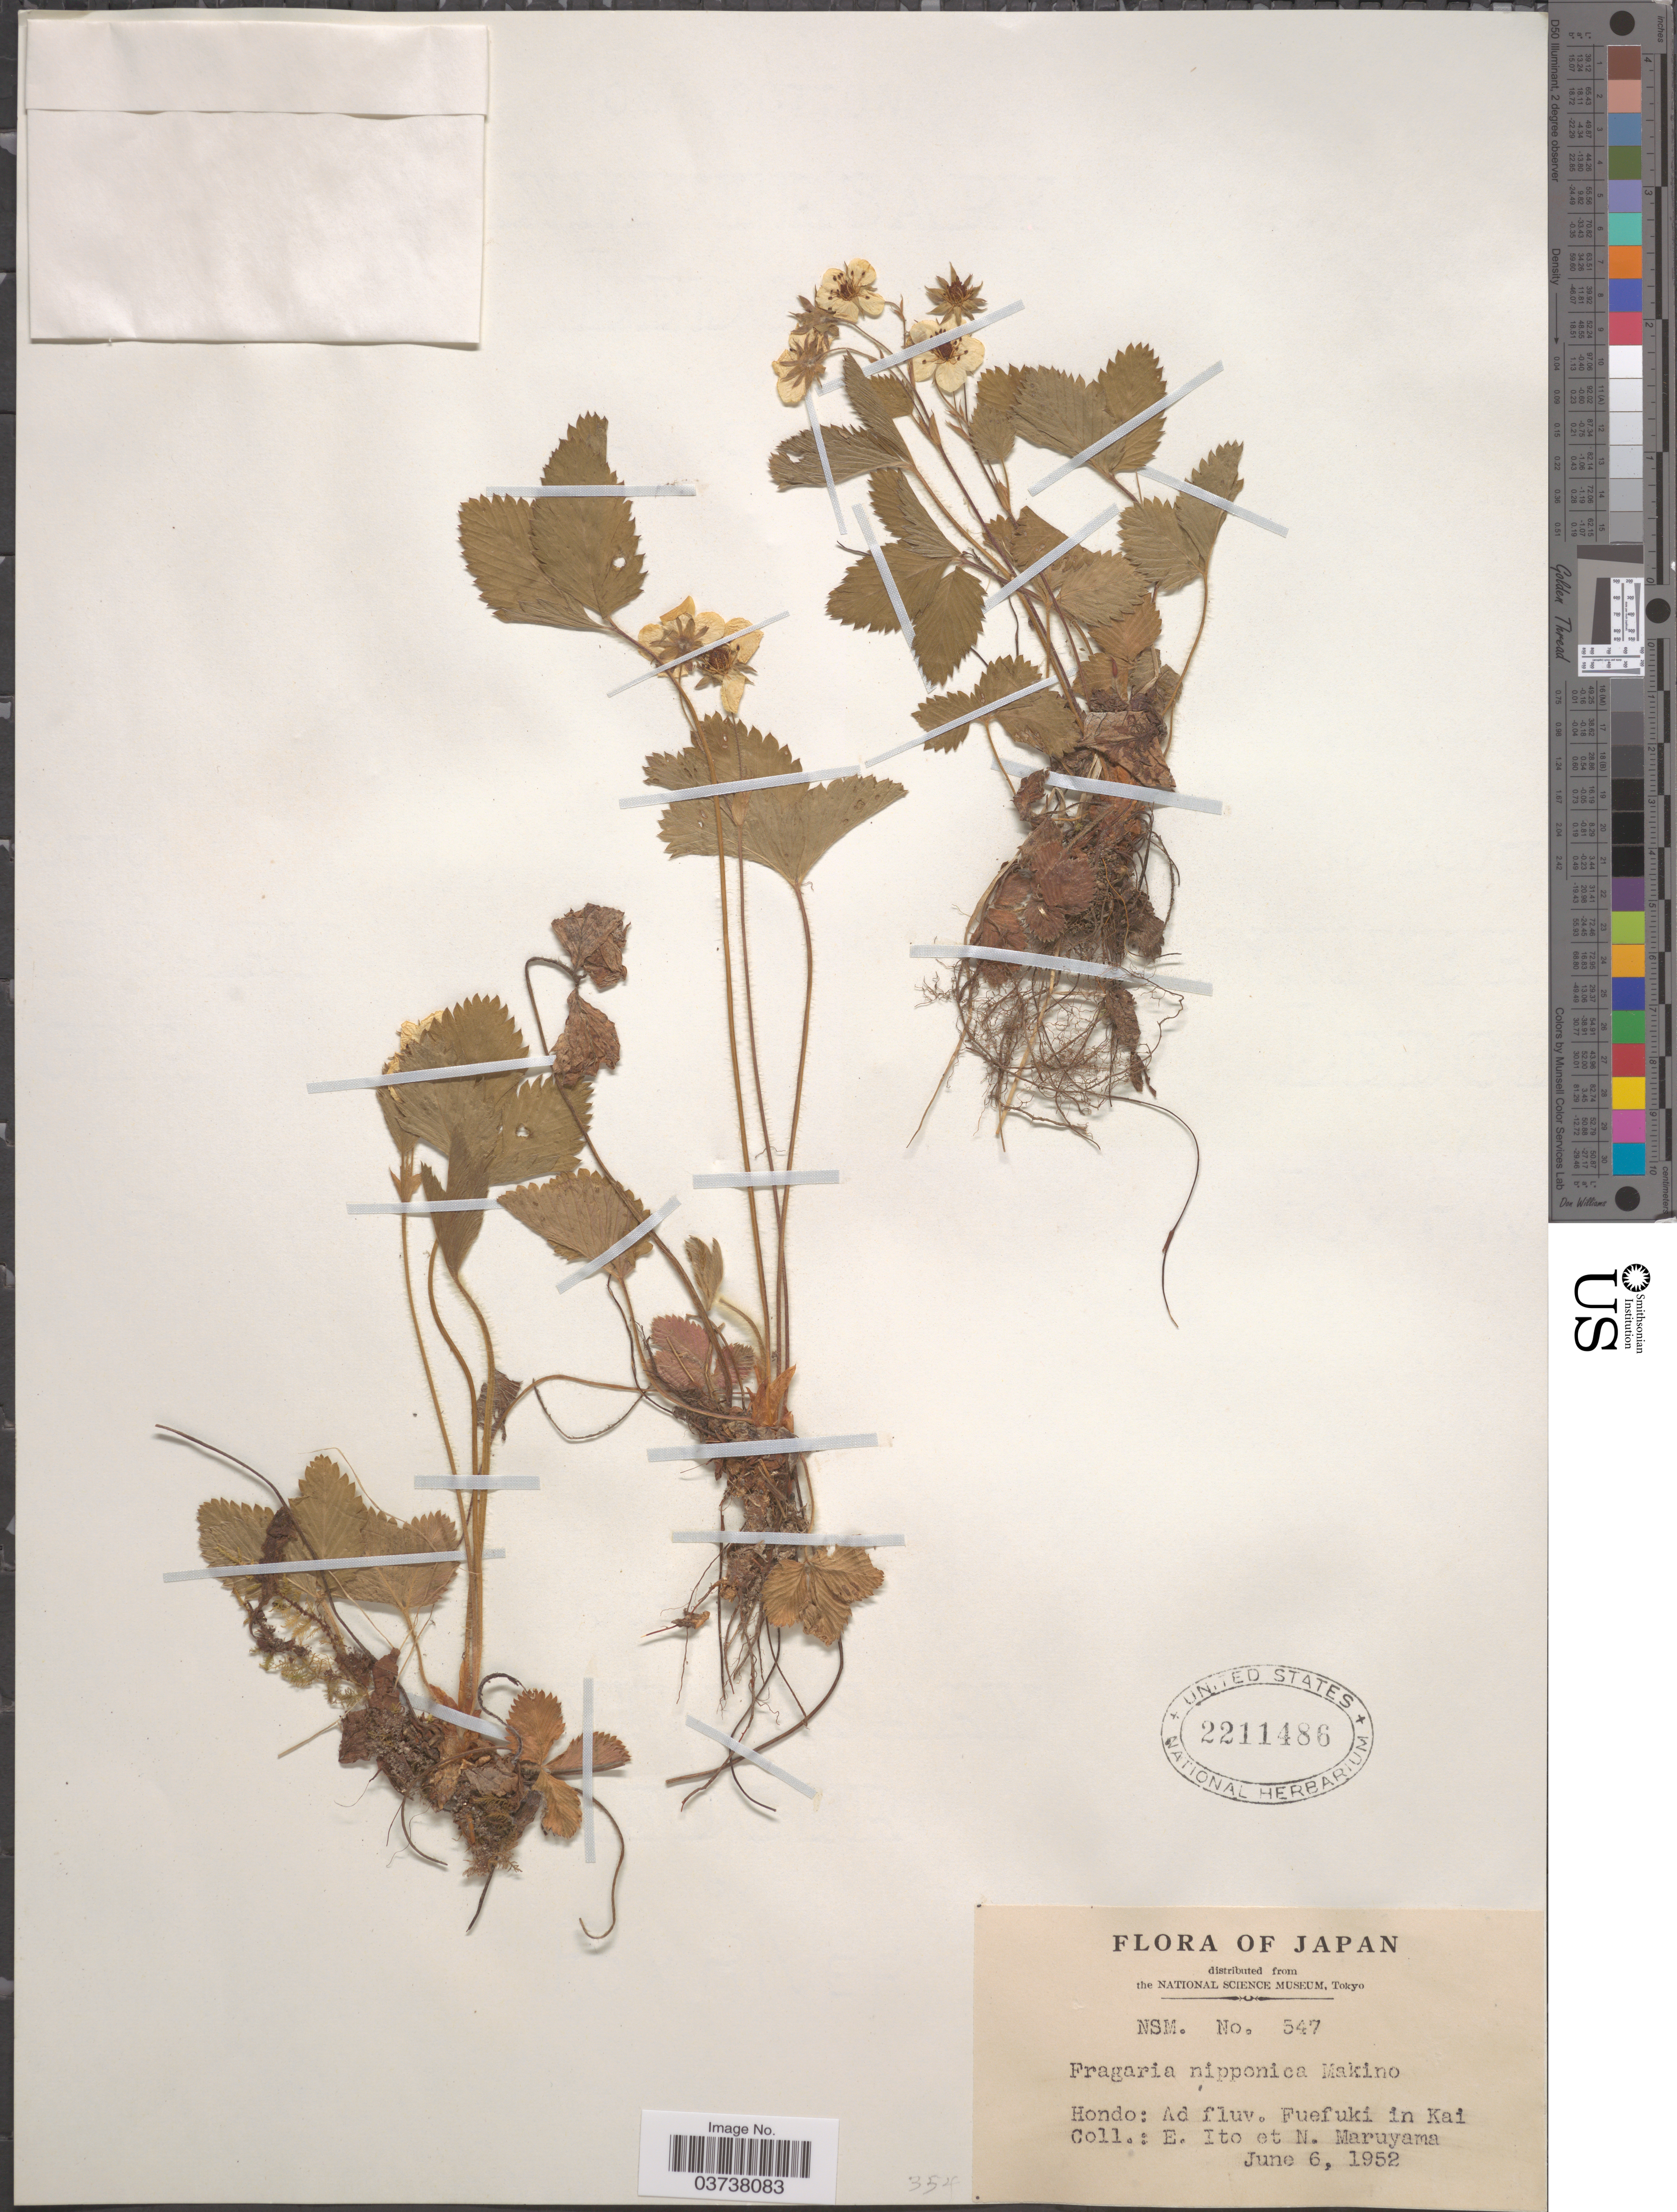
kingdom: Plantae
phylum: Tracheophyta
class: Magnoliopsida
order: Rosales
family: Rosaceae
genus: Fragaria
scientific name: Fragaria nipponica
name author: Makino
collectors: E. Ito & N. Maruyama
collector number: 547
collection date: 1952-06-06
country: Japan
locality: Hondo: Ad. fluv. Fuefuki in Kai.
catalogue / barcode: US 2211486